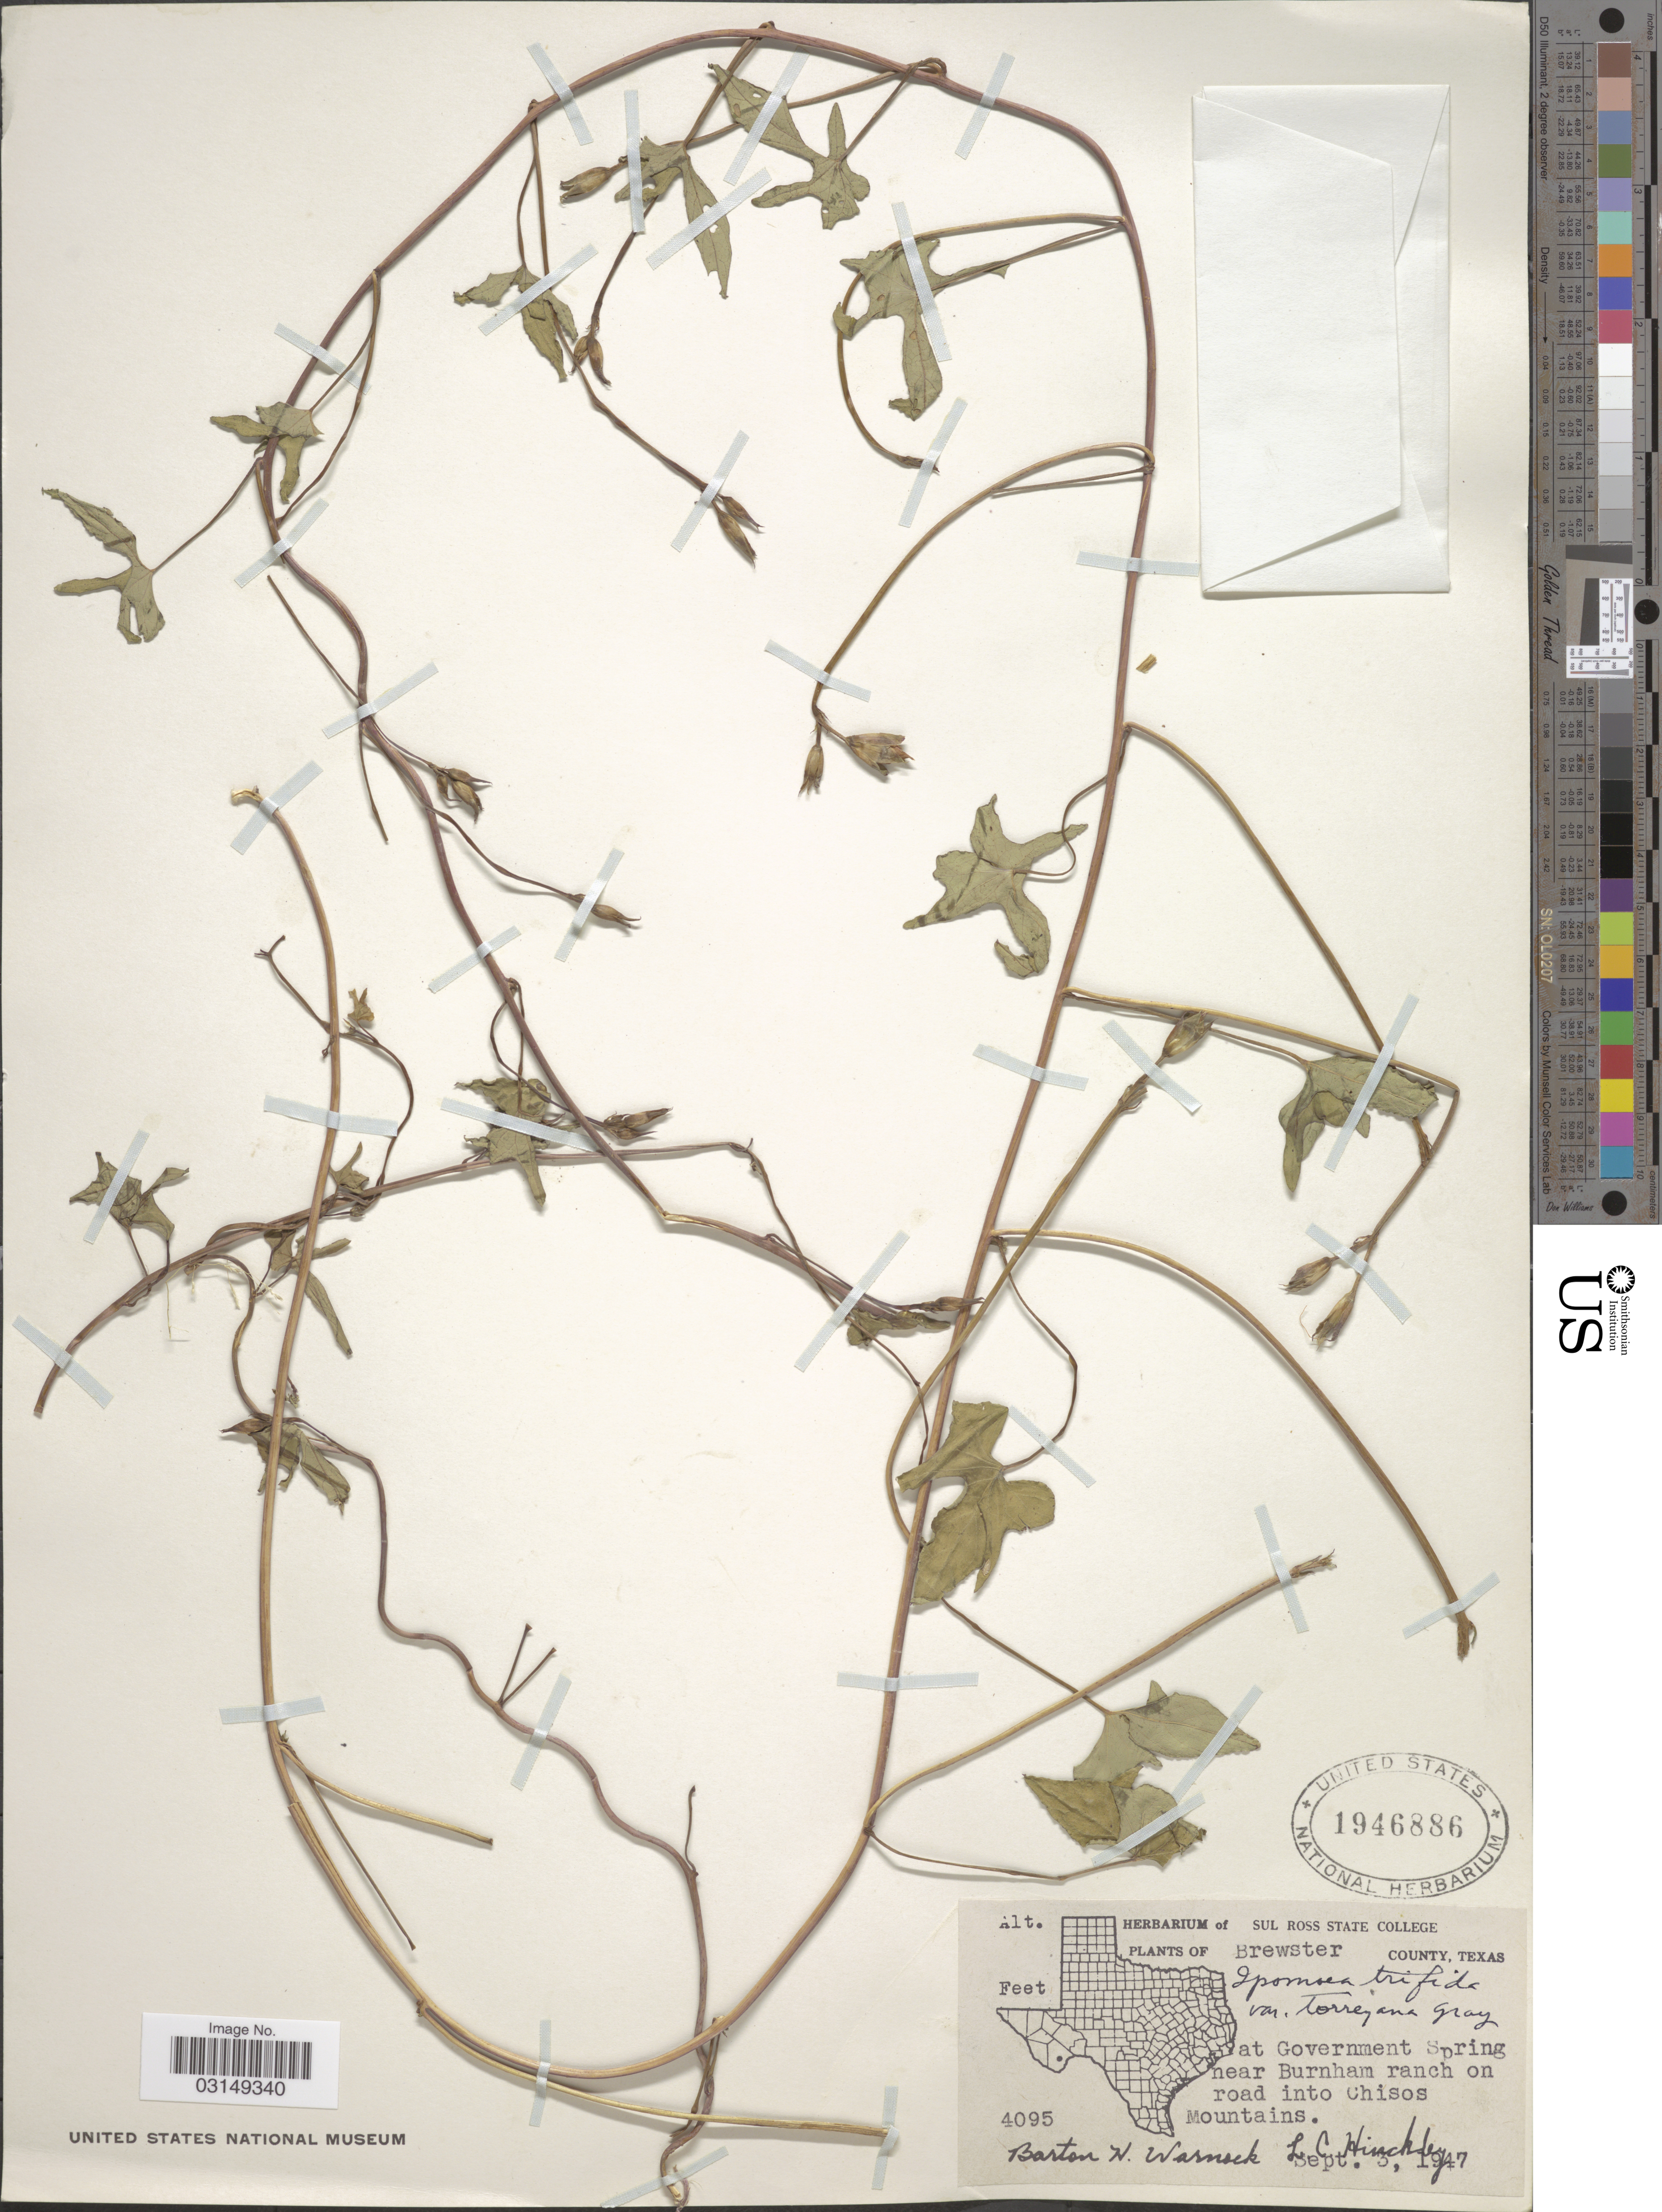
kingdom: Plantae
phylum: Tracheophyta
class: Magnoliopsida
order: Solanales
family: Convolvulaceae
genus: Ipomoea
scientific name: Ipomoea trichocarpa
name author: Elliott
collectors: B. H. Warnock & L. Hinckley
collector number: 4095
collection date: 1947-09-03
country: United States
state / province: Texas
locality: Brewster County at Government Spring near Burnham ranch on road into Chisos Mountains.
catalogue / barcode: US 1946886